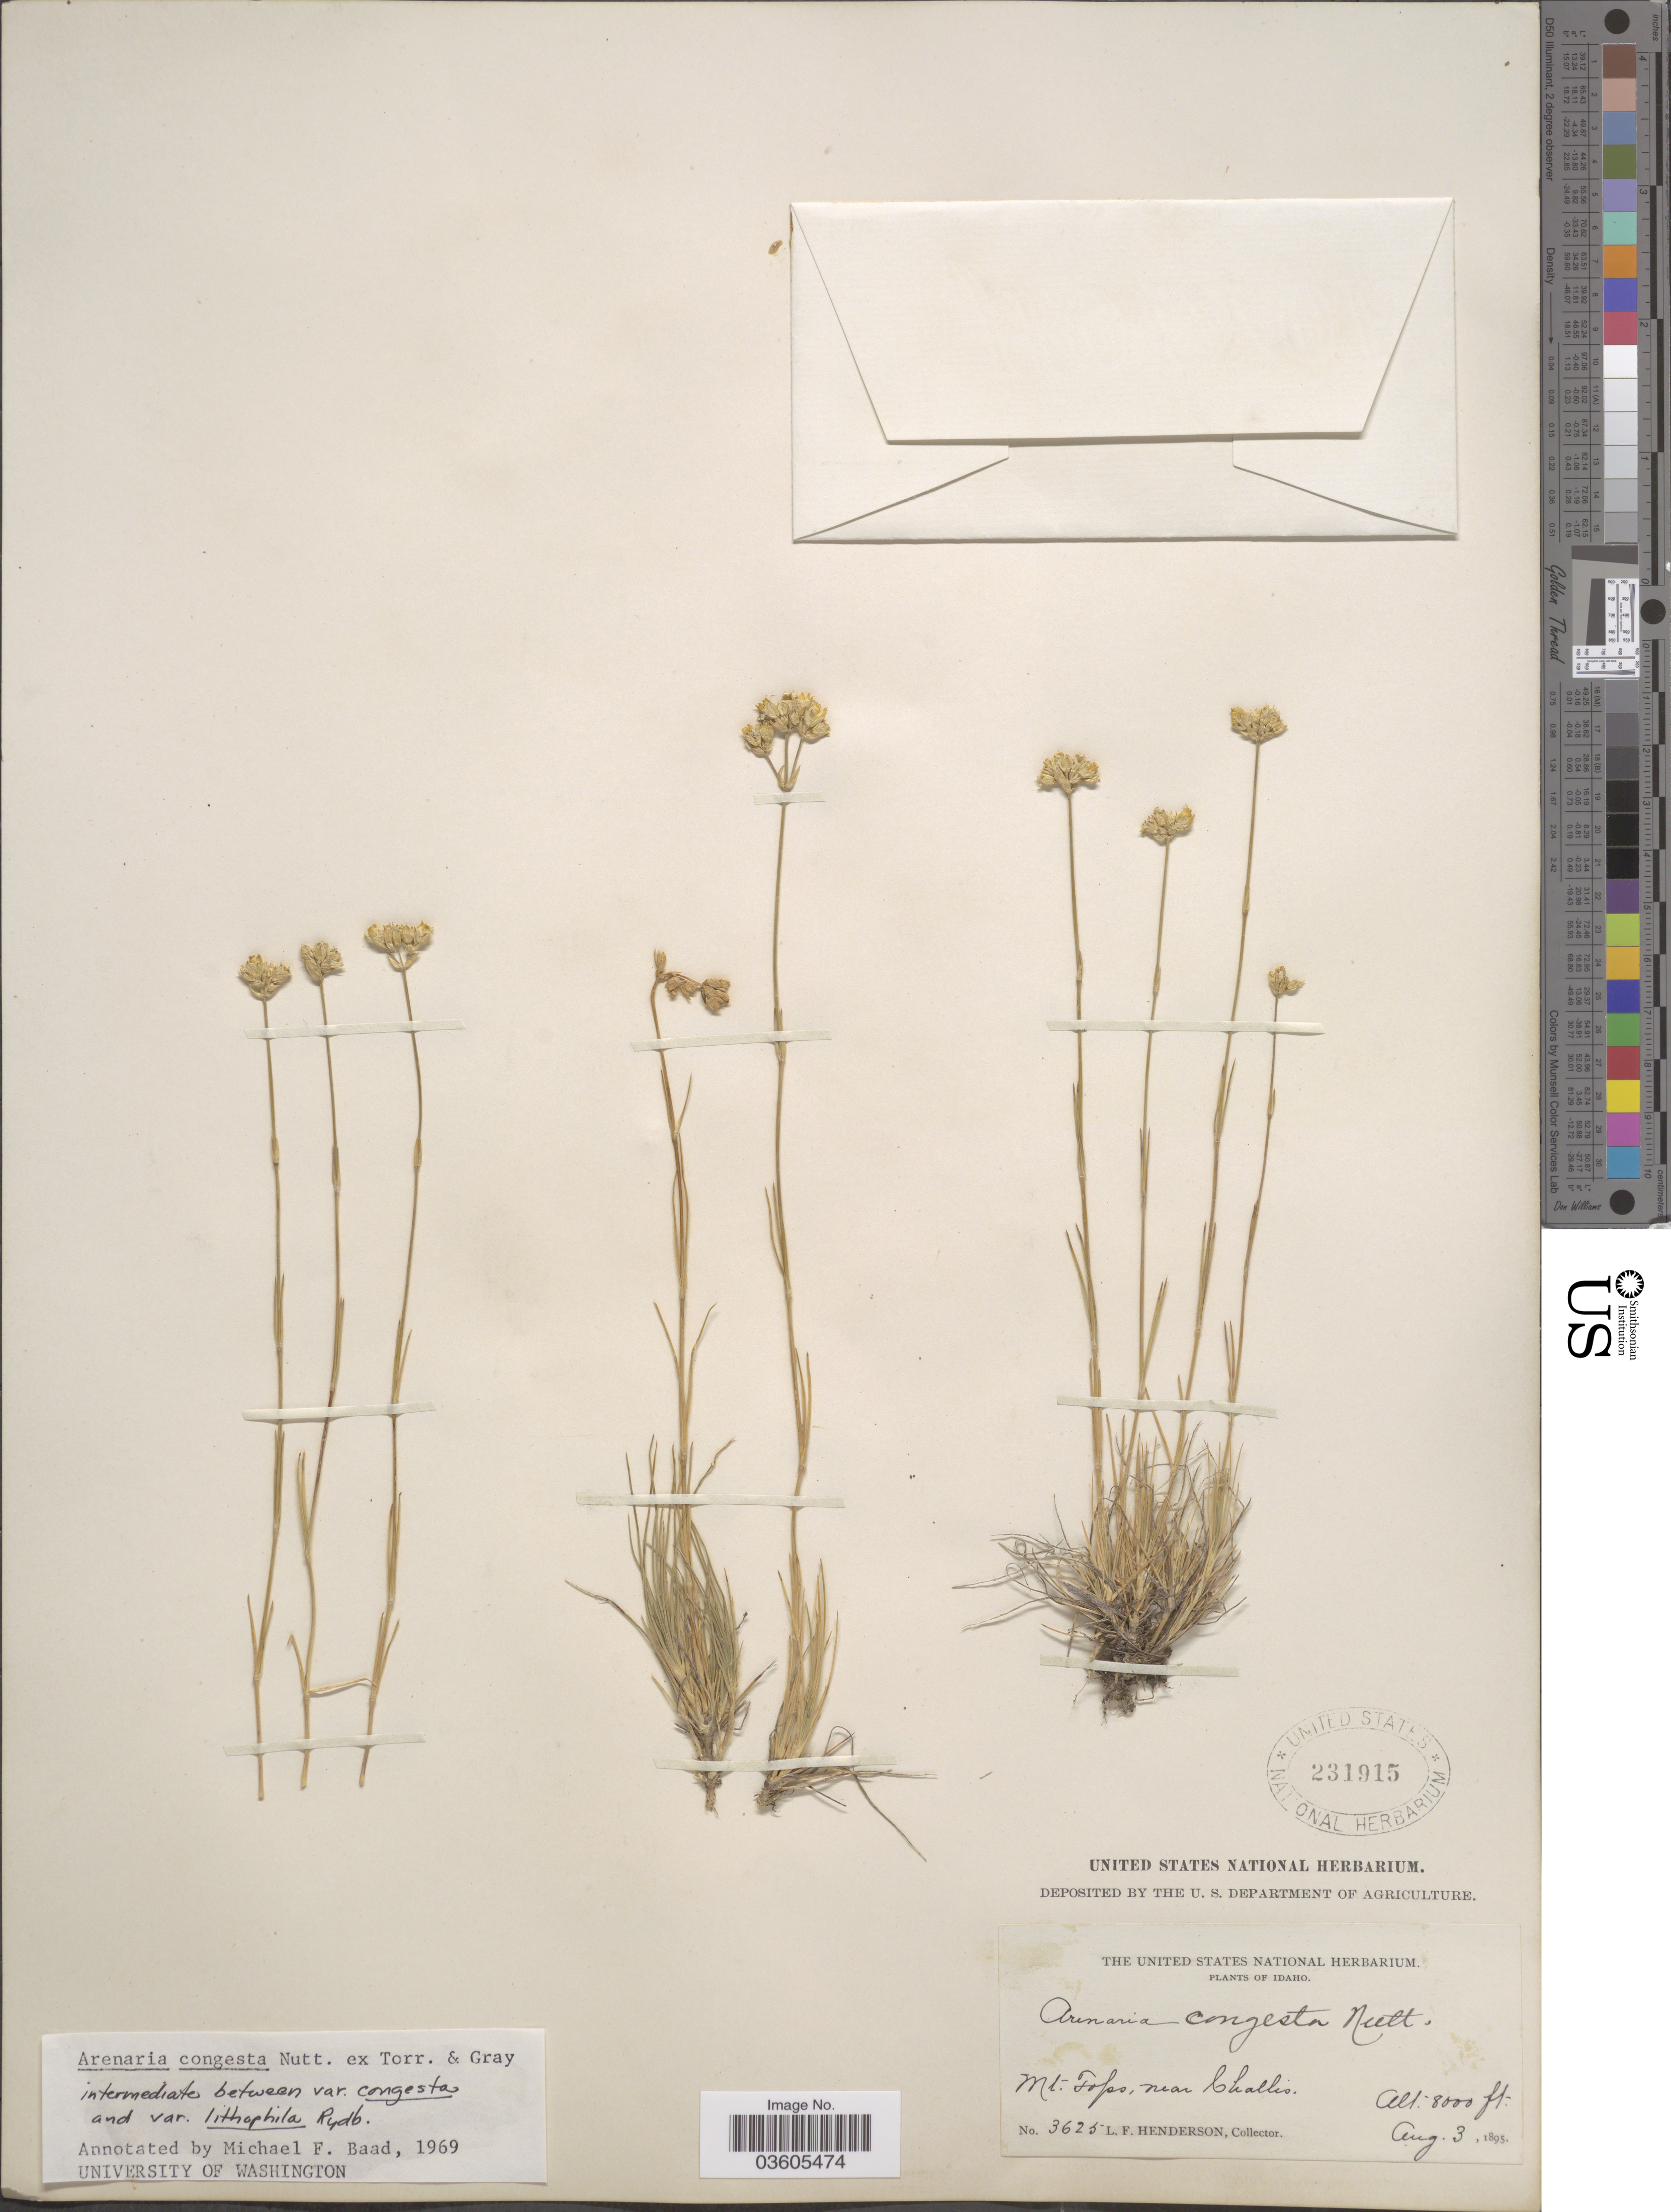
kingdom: Plantae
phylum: Tracheophyta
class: Magnoliopsida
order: Caryophyllales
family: Caryophyllaceae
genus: Eremogone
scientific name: Eremogone congesta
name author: (Nutt.) Ikonn.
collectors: L. Henderson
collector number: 3625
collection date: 1895-08-03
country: United States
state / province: Idaho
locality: Mt. Tops, near Challis.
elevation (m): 2438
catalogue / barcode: US 231915